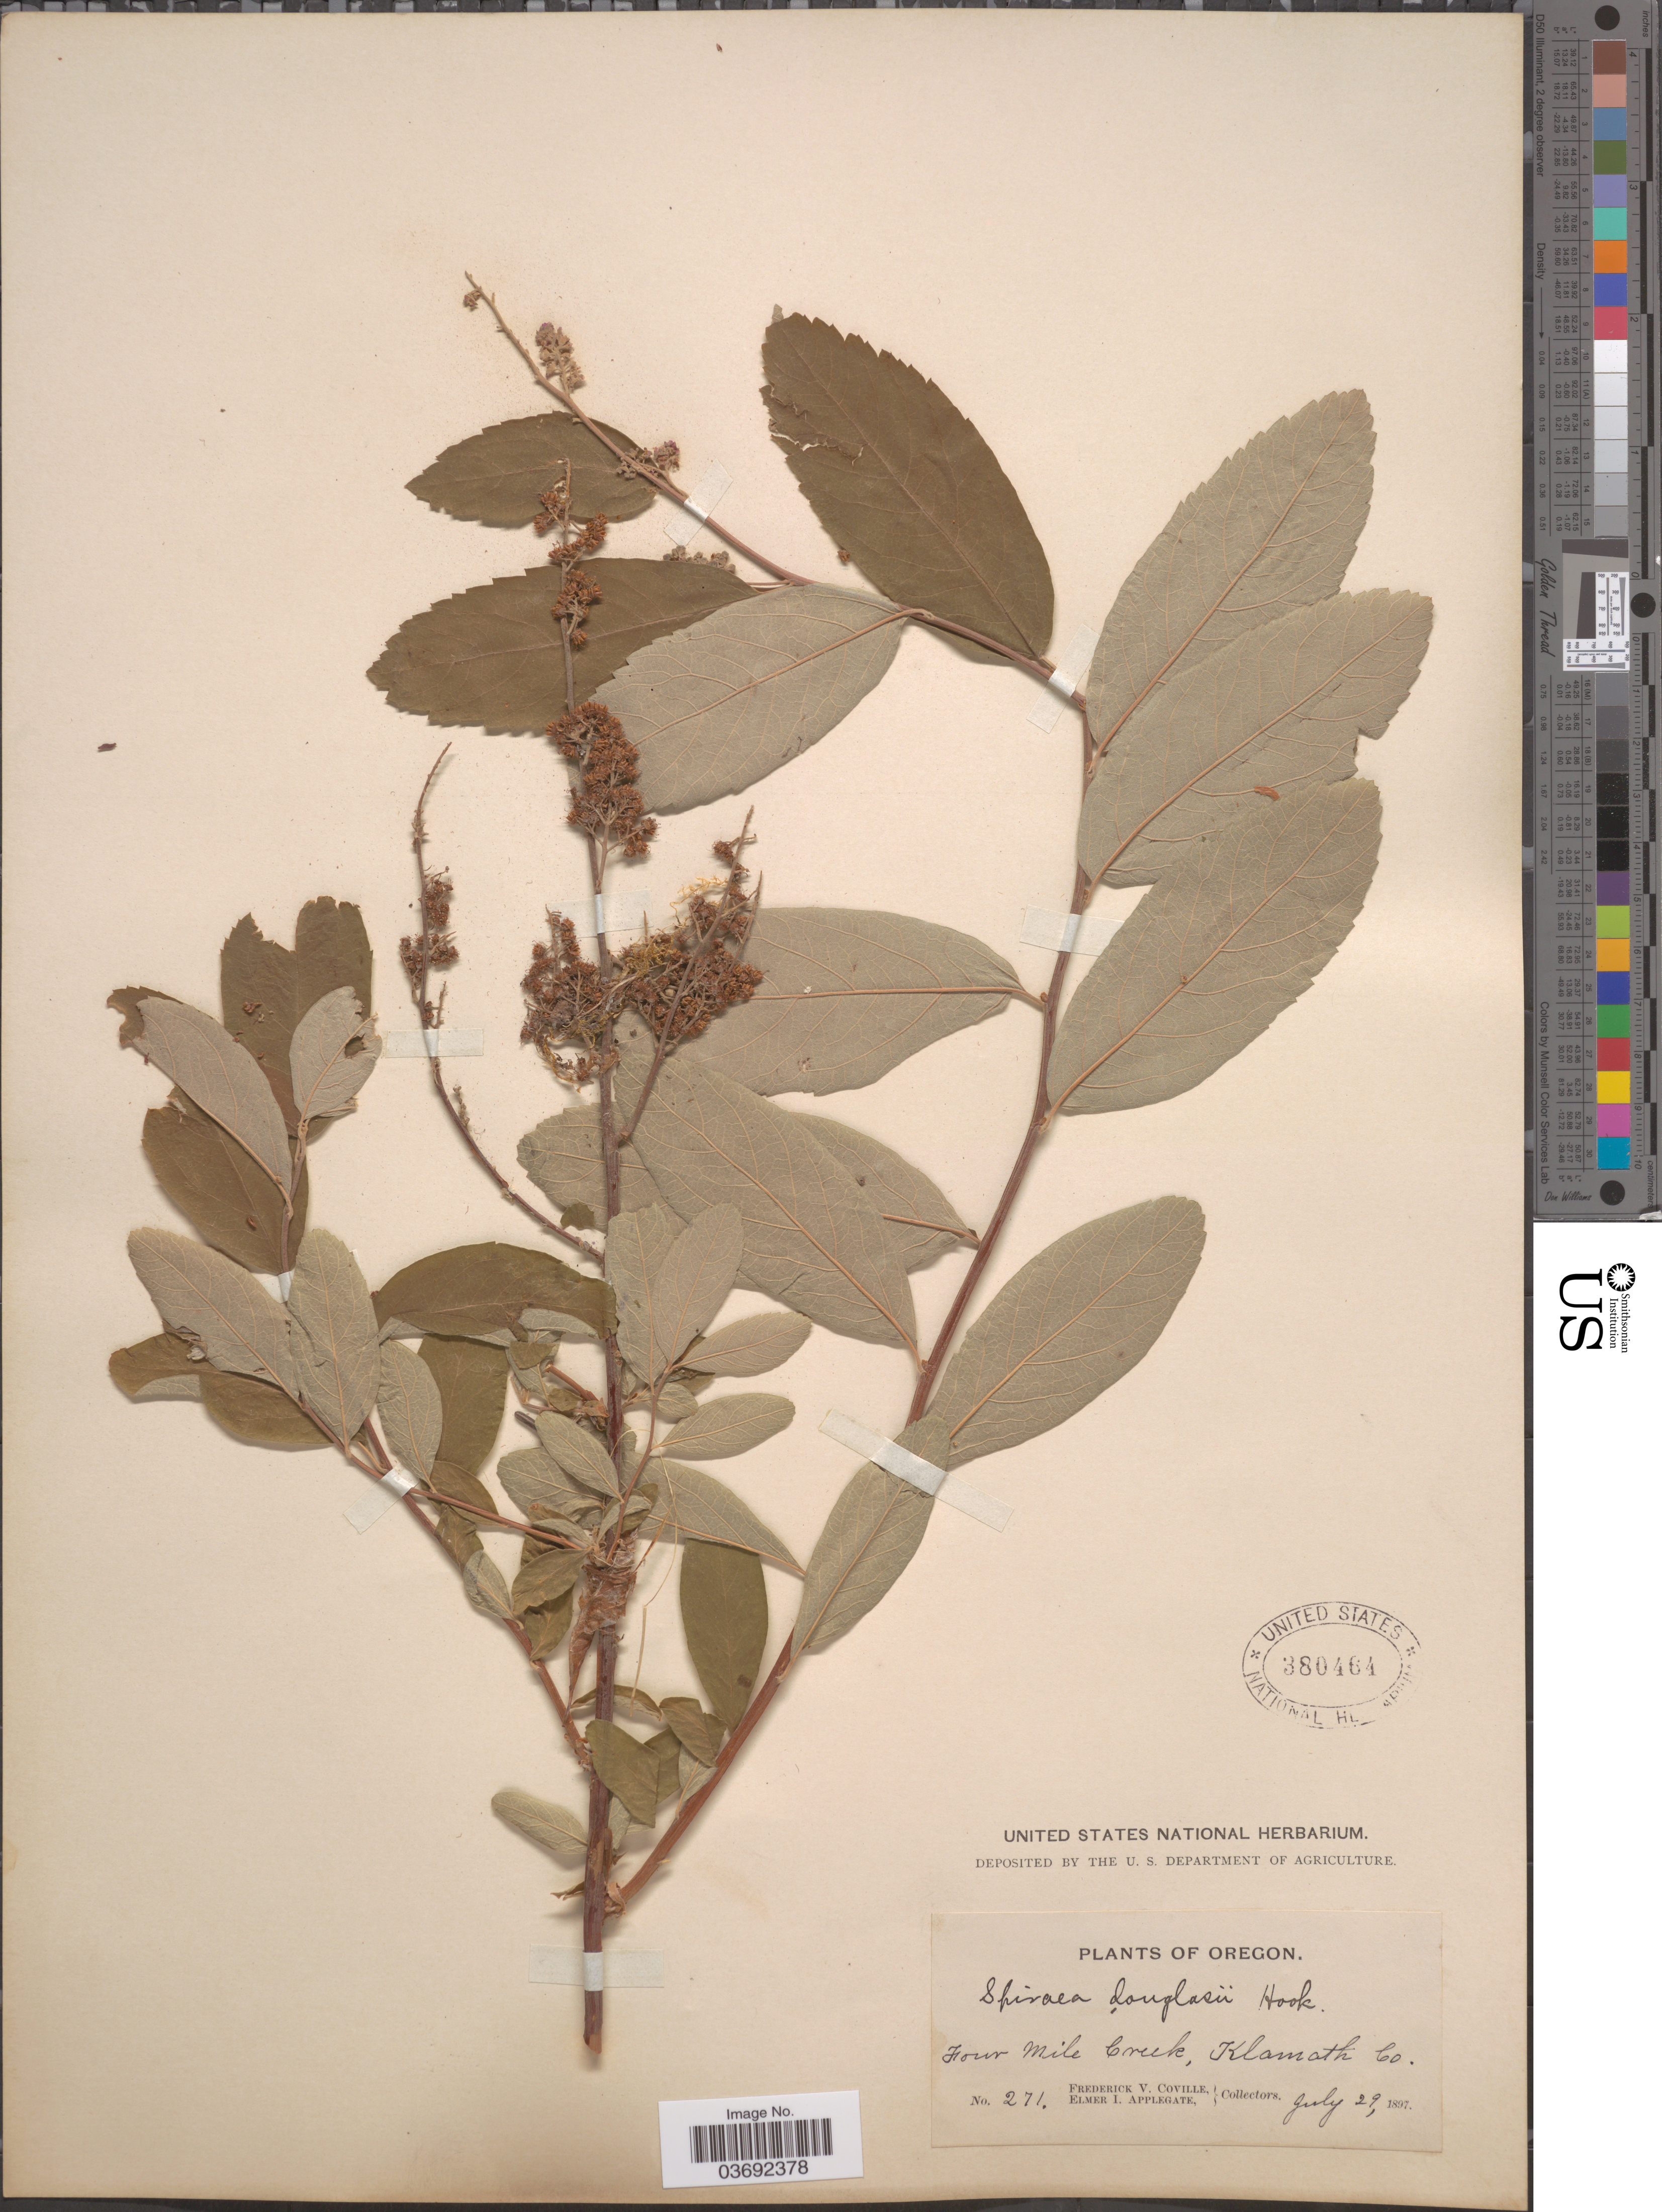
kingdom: Plantae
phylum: Tracheophyta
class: Magnoliopsida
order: Rosales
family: Rosaceae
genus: Spiraea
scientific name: Spiraea douglasii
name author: Hook.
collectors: F. V. Coville & E. I. Applegate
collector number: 271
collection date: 1897-07-29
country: United States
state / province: Oregon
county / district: Klamath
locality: Four mile Creek, Klamath Co.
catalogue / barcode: US 380464